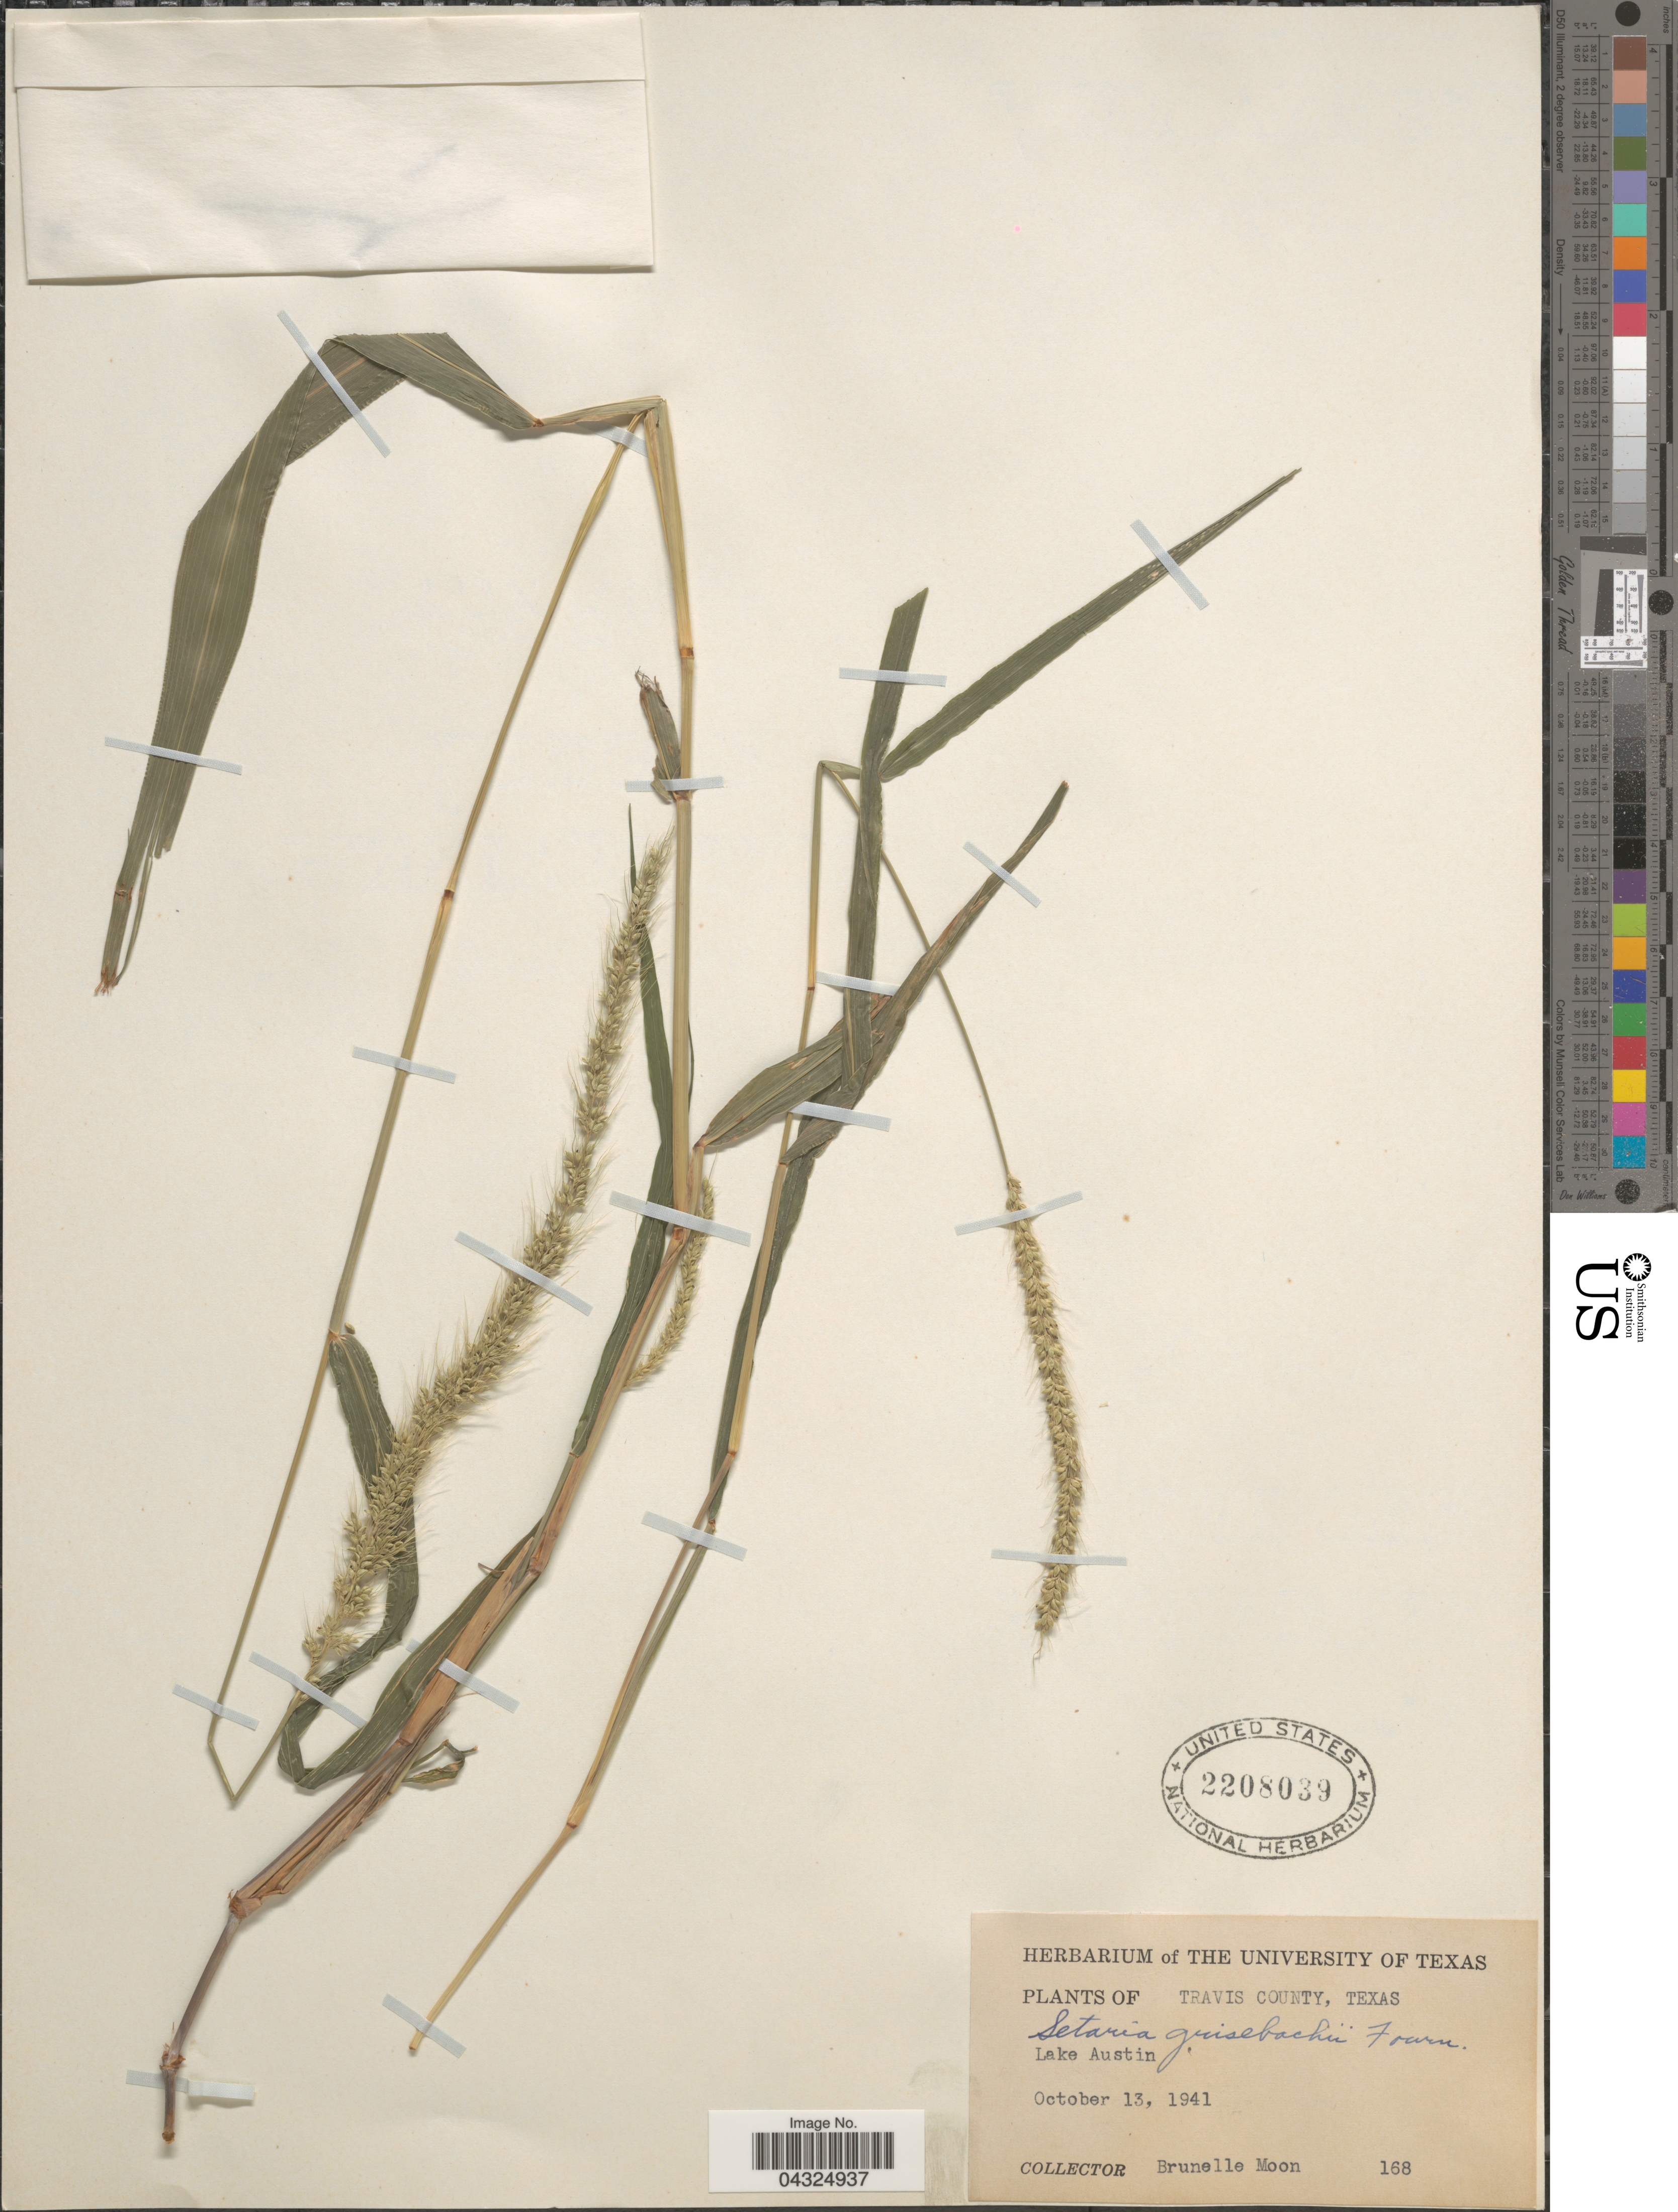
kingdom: Plantae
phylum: Tracheophyta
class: Liliopsida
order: Poales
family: Poaceae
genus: Setaria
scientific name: Setaria grisebachii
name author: E. Fourn.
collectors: B. Moon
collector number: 168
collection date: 1941-10-13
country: United States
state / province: Texas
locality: Travis County. Lake Austin.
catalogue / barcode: US 2208039